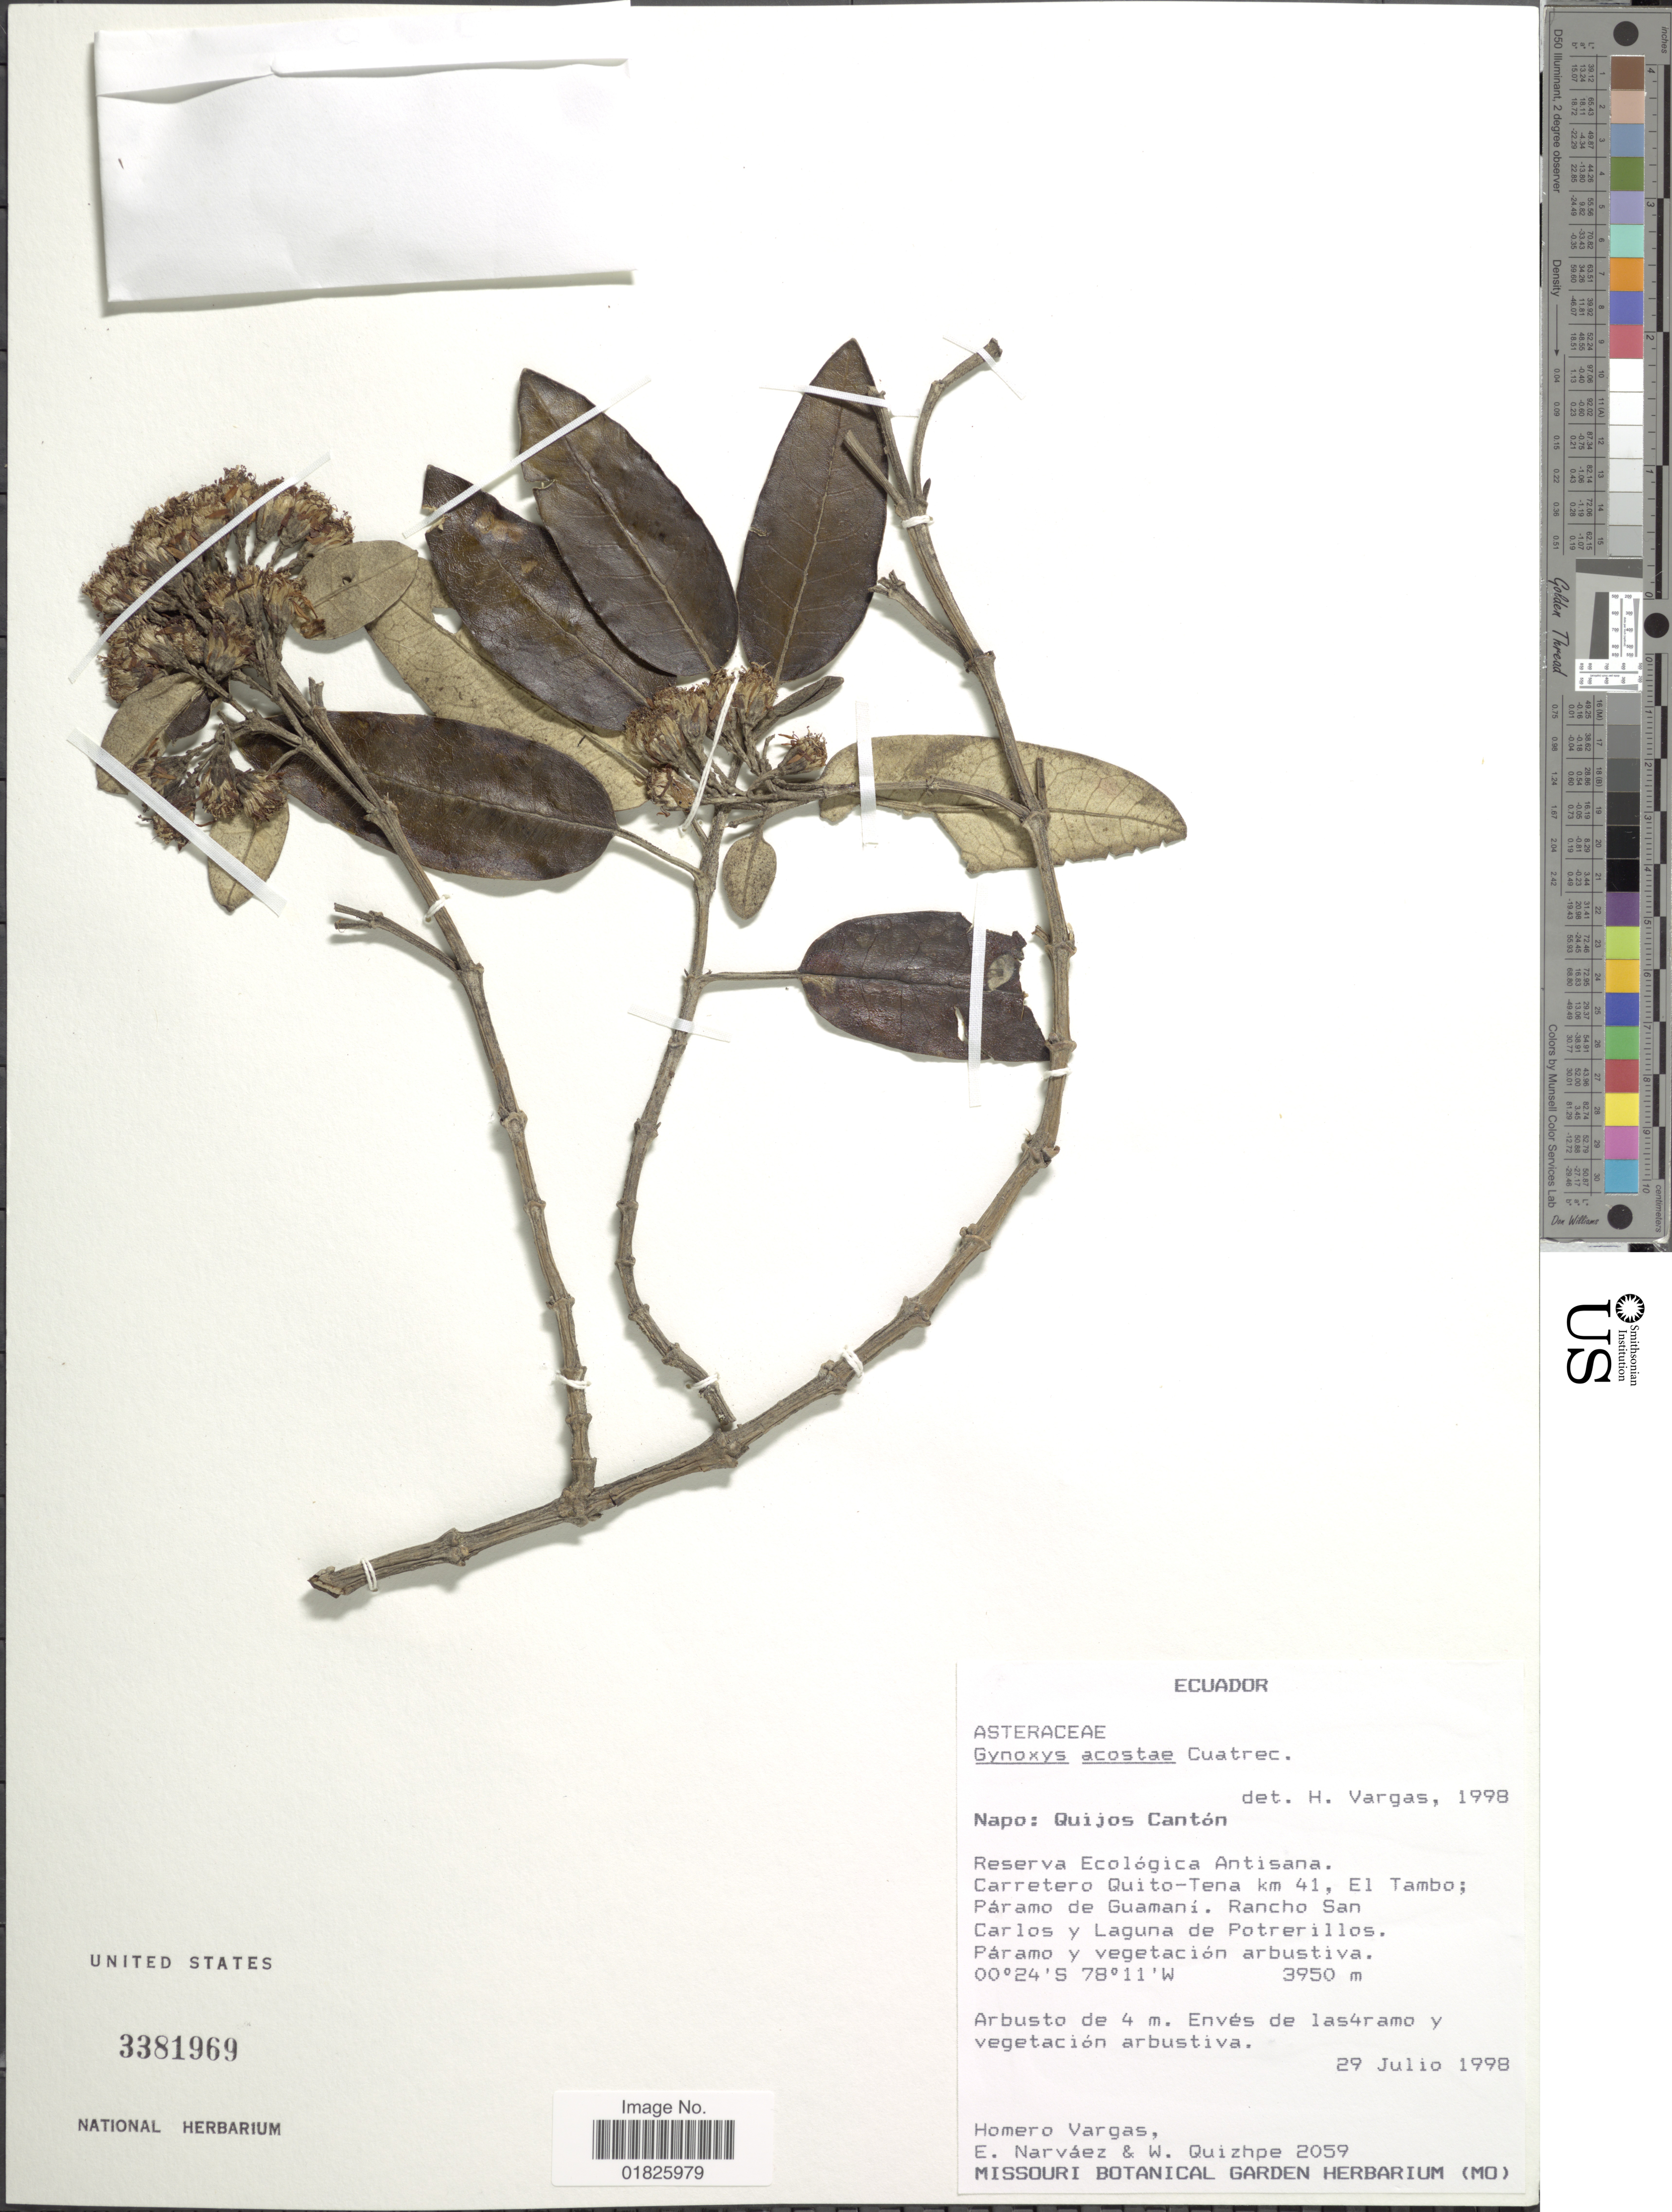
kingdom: Plantae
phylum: Tracheophyta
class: Magnoliopsida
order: Asterales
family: Asteraceae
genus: Gynoxys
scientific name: Gynoxys acostae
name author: Cuatrec.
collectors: H. Vargas, E. Narváez & W. Quizhpe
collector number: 2059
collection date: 1998-07-29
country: Ecuador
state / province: Napo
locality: Quijos Canton, Reserva Ecologica Antisana, Carretero Quito-Tena km 41, El Tambo, Paramo de Guamani, Rancho San Carlos y Laguna de Potrerillos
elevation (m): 3950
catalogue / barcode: US 3381969